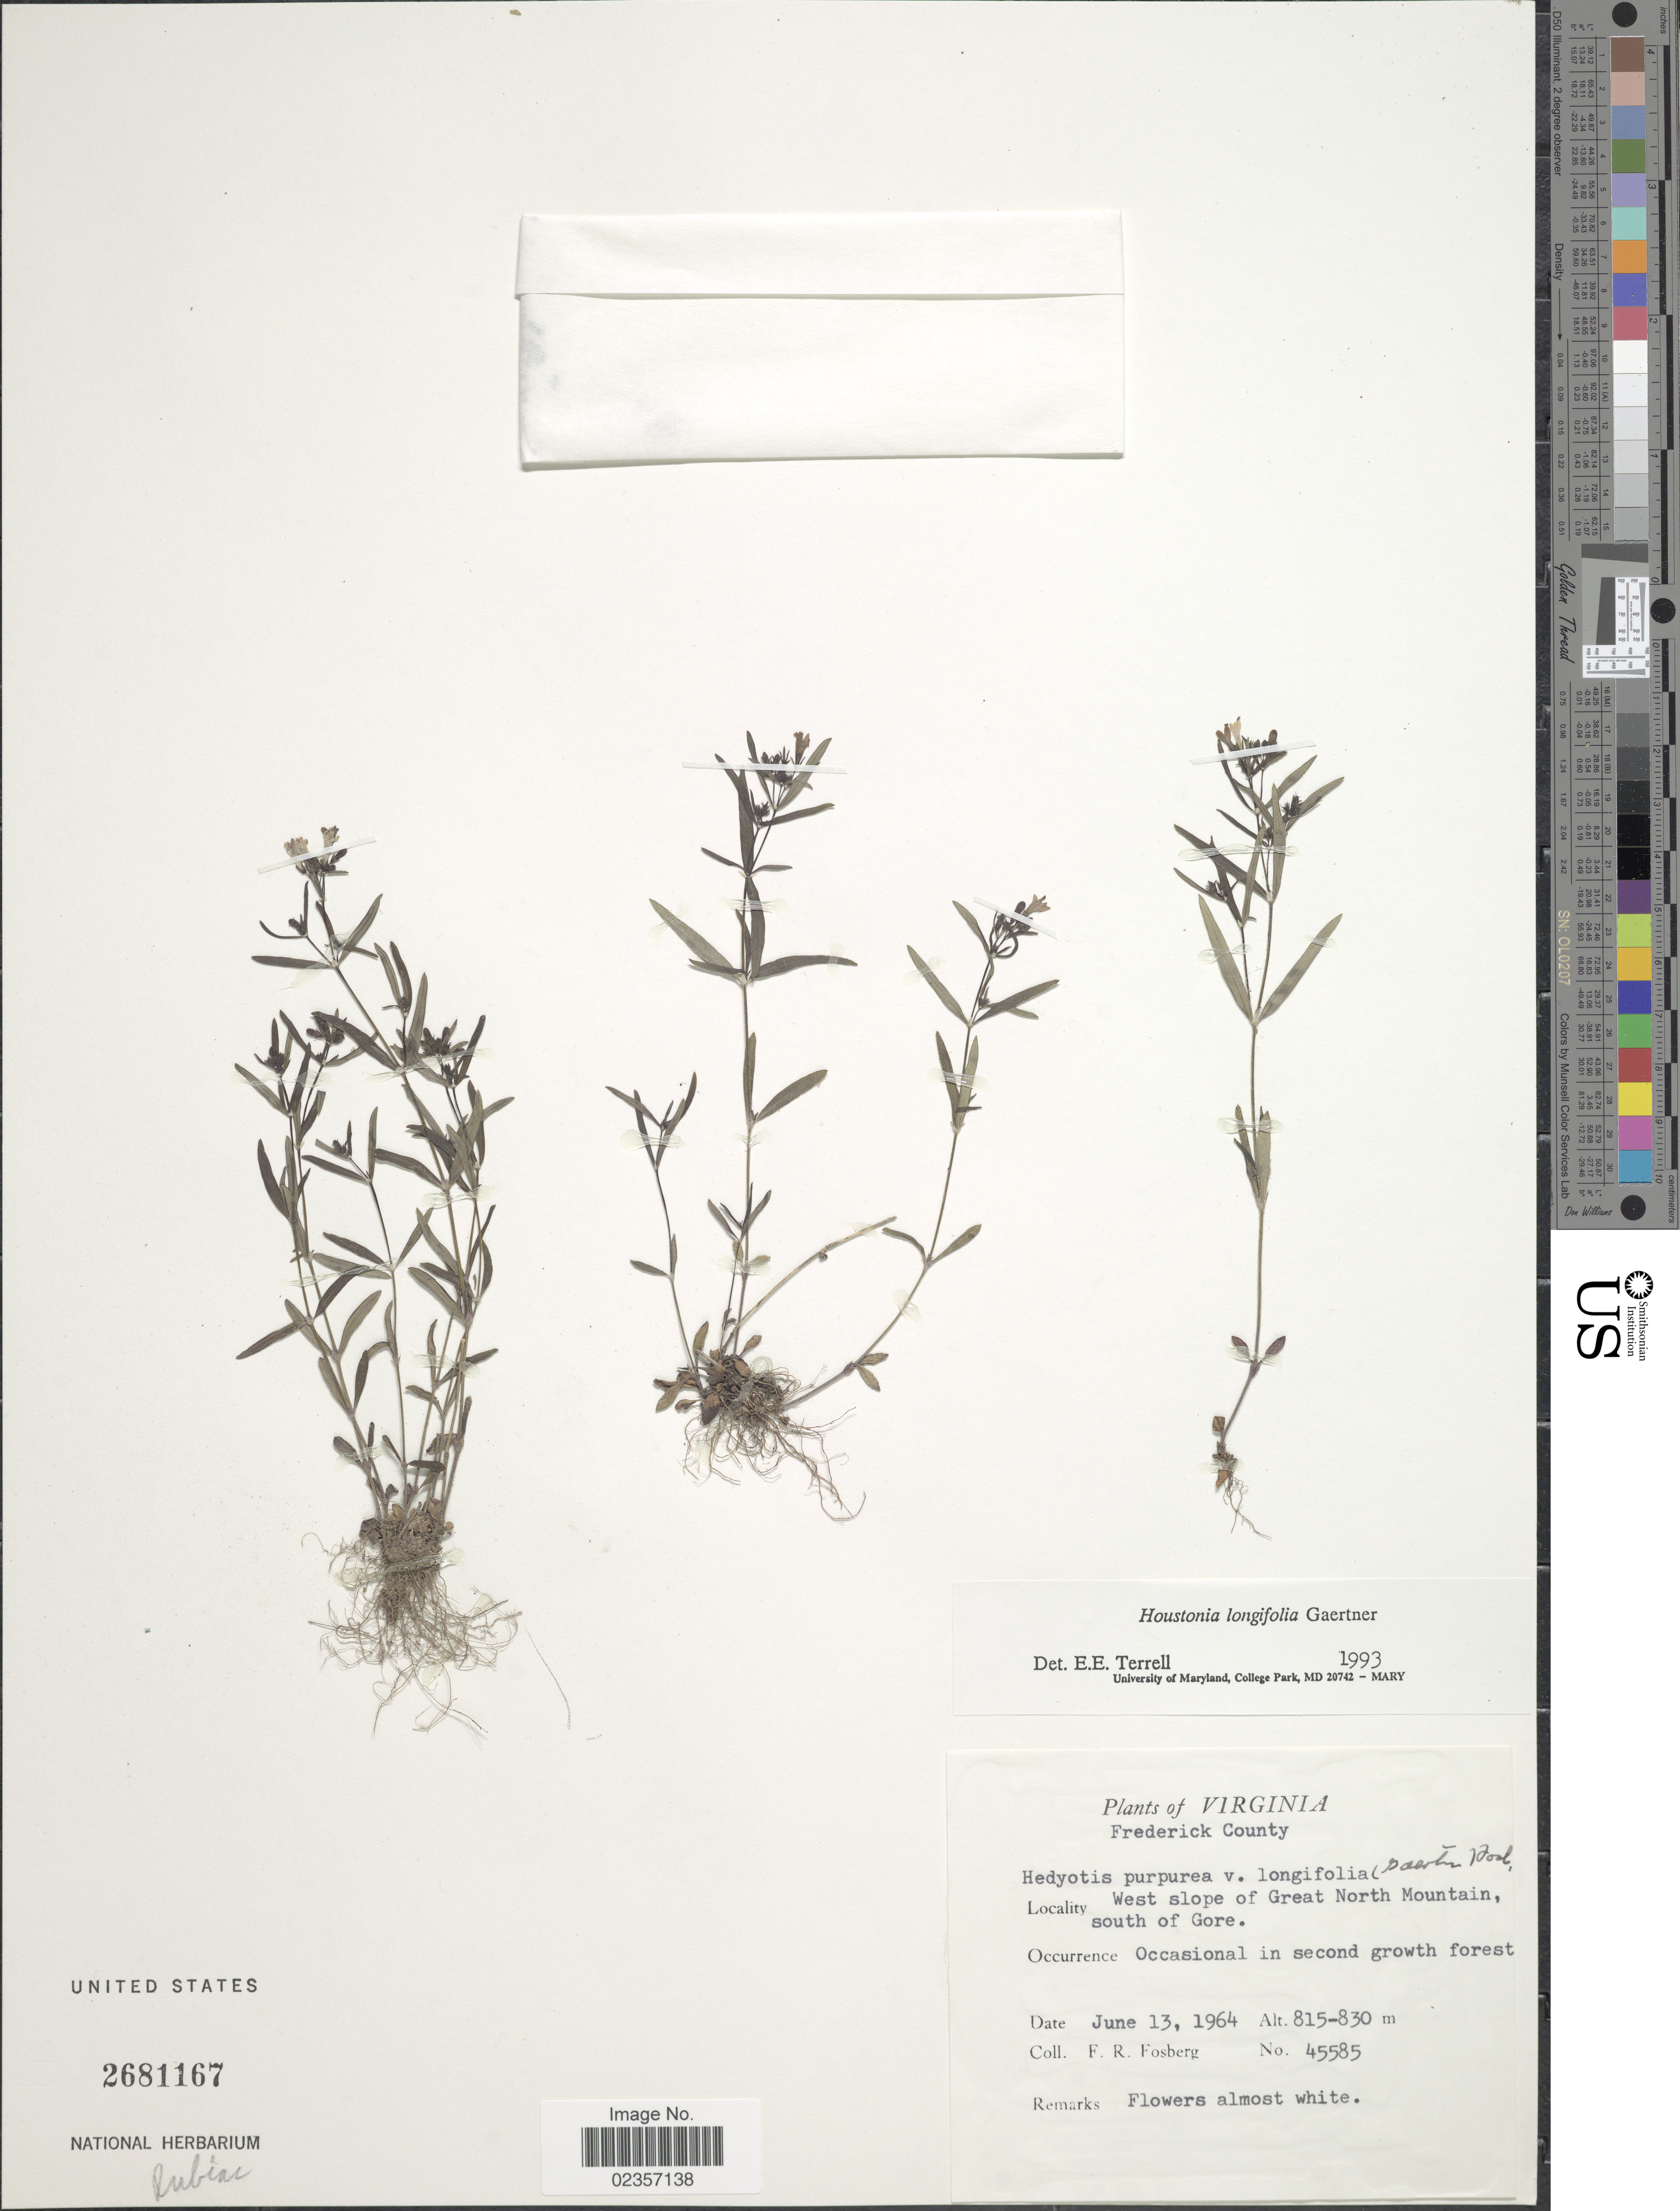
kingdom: Plantae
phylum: Tracheophyta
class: Magnoliopsida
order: Gentianales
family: Rubiaceae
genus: Houstonia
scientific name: Houstonia longifolia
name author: Gaertn.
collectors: F. R. Fosberg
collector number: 45585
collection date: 1964-06-13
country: United States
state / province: Virginia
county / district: Frederick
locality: Frederick County, West slope of Great North Mountain, south of Gore, Occasional in second growth forest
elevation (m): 815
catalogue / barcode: US 2681167